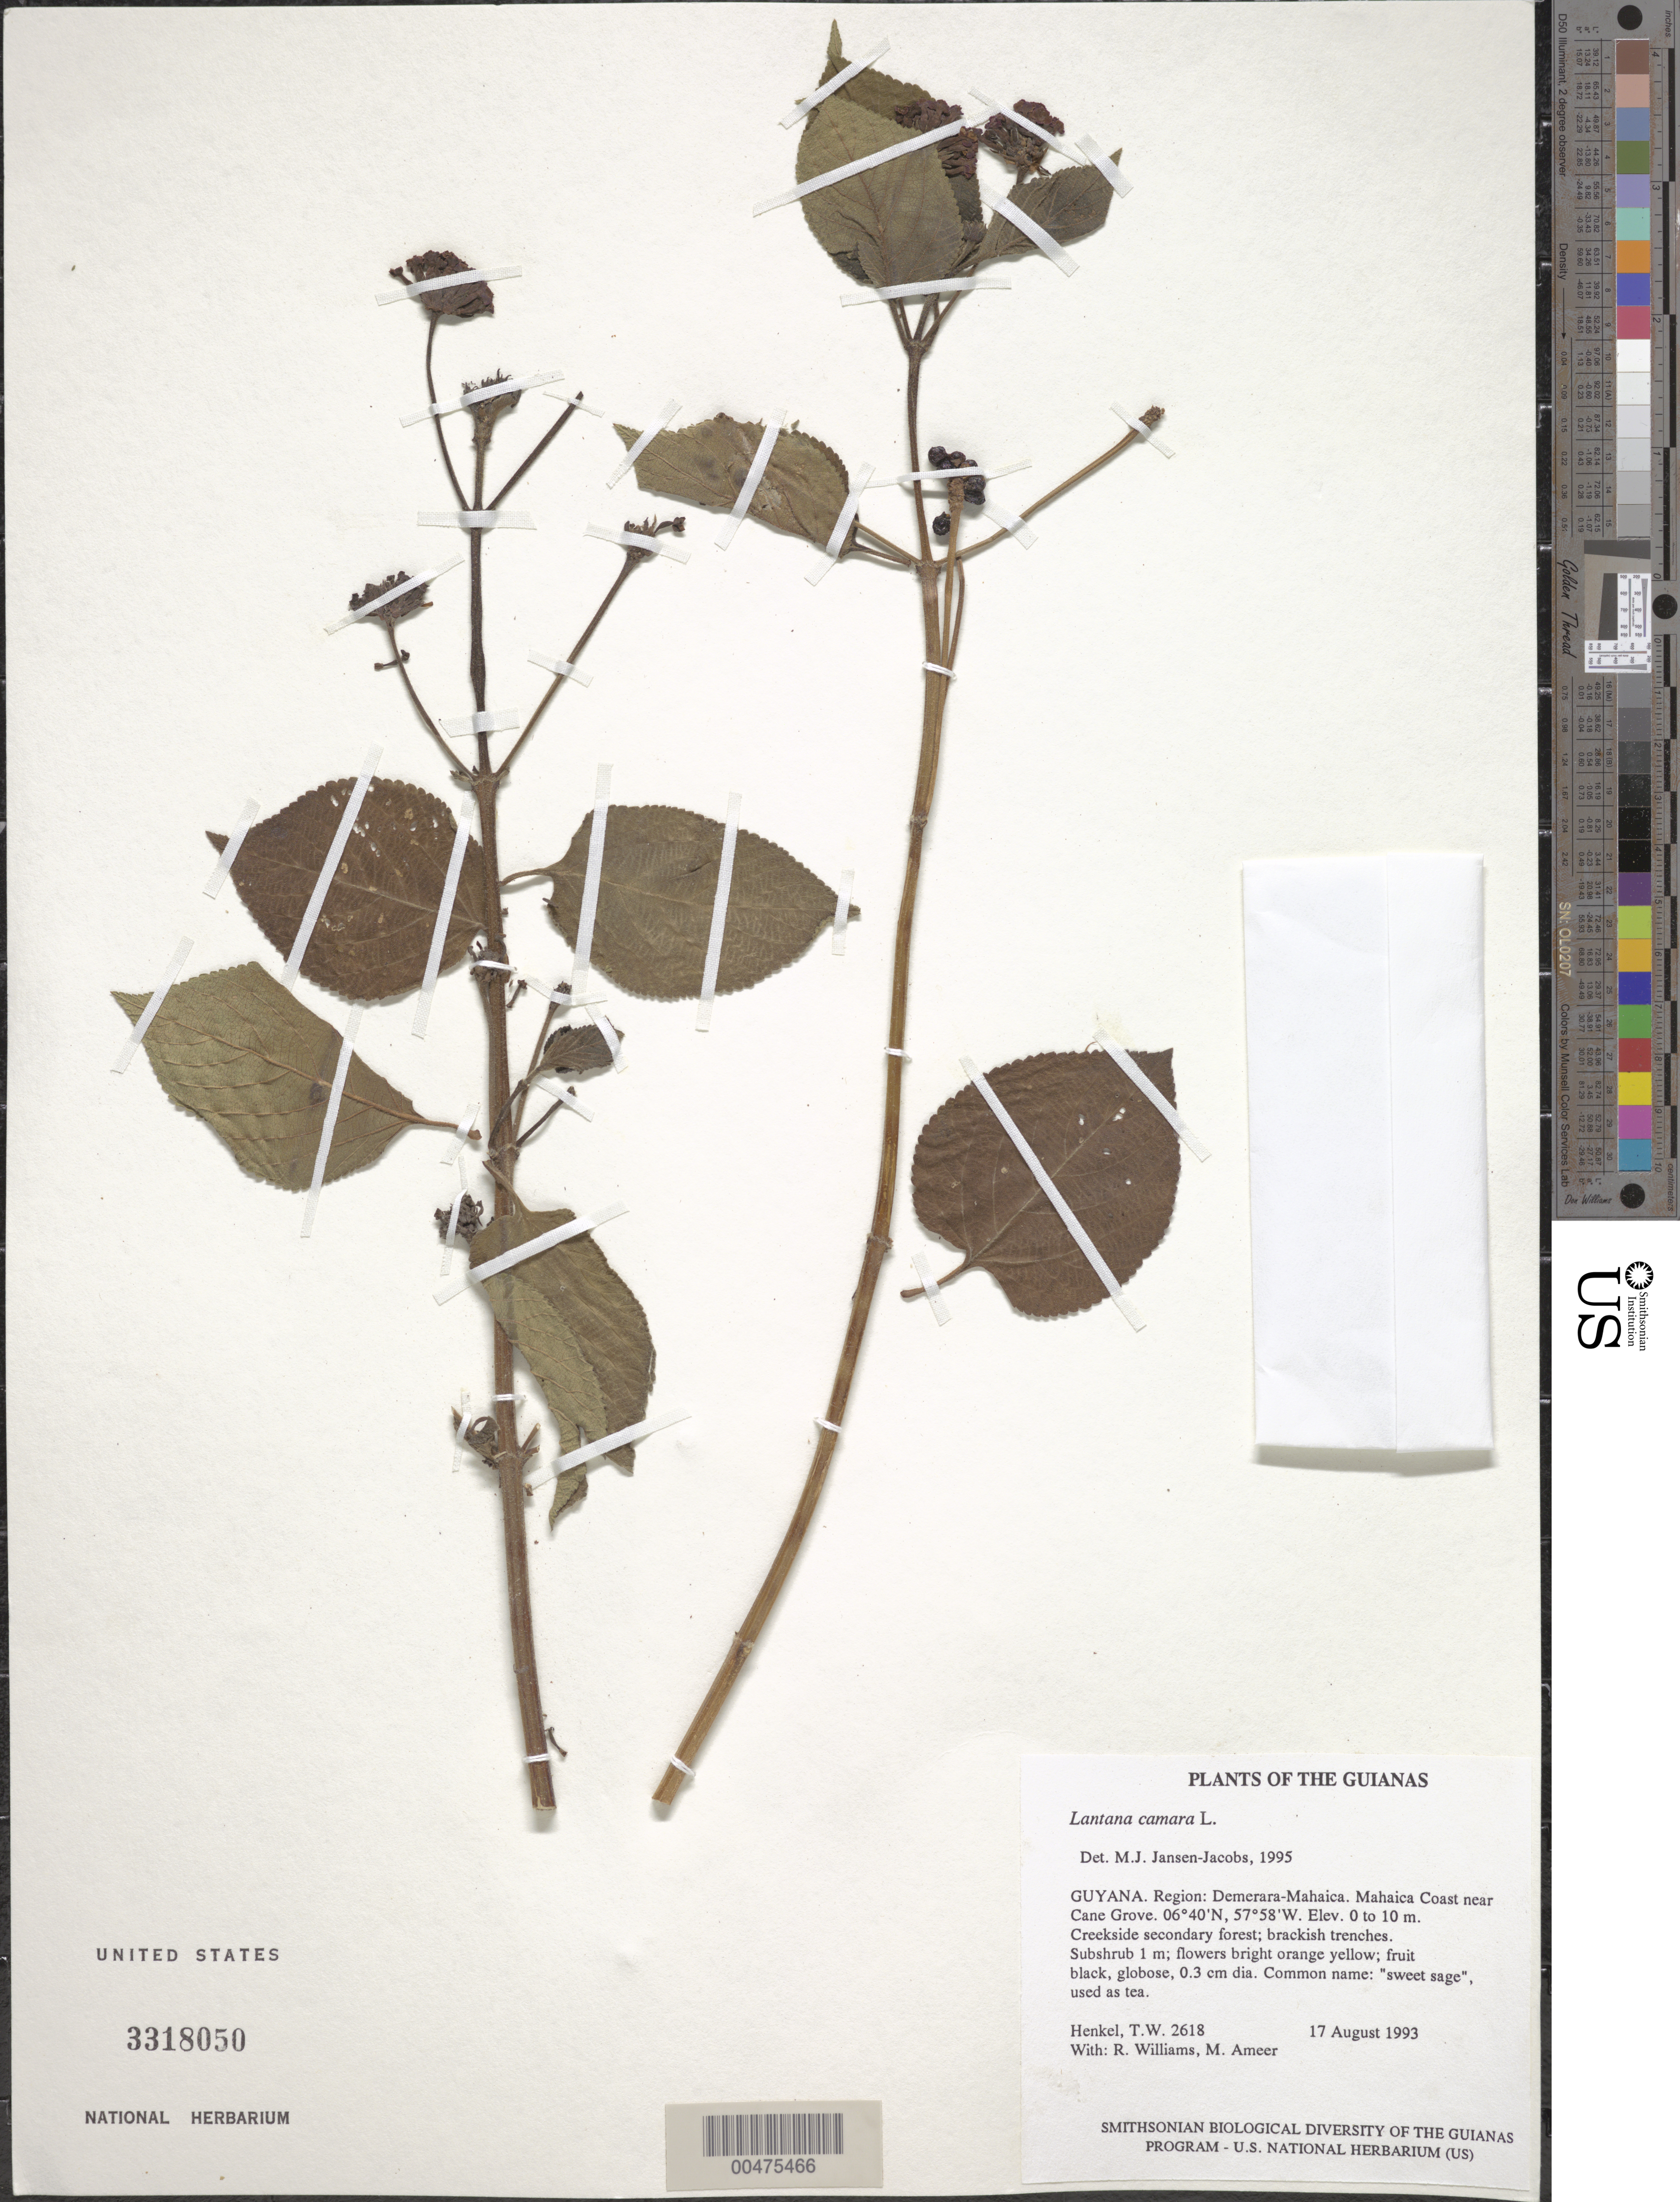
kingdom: Plantae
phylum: Tracheophyta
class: Magnoliopsida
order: Lamiales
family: Verbenaceae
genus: Lantana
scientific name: Lantana camara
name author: L.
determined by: Jansen-Jacobs, M. J., (U), Nationaal Herbarium Nederland, Utrecht University branch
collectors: T. Henkel, R. Williams & M. Ameer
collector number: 2618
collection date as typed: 17 August 1993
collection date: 1993-08-17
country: Guyana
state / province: Demerara-Mahaica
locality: Mahaica Coast near Cane Grove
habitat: Creekside secondary forest; brackish trenches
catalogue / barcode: US 3318050